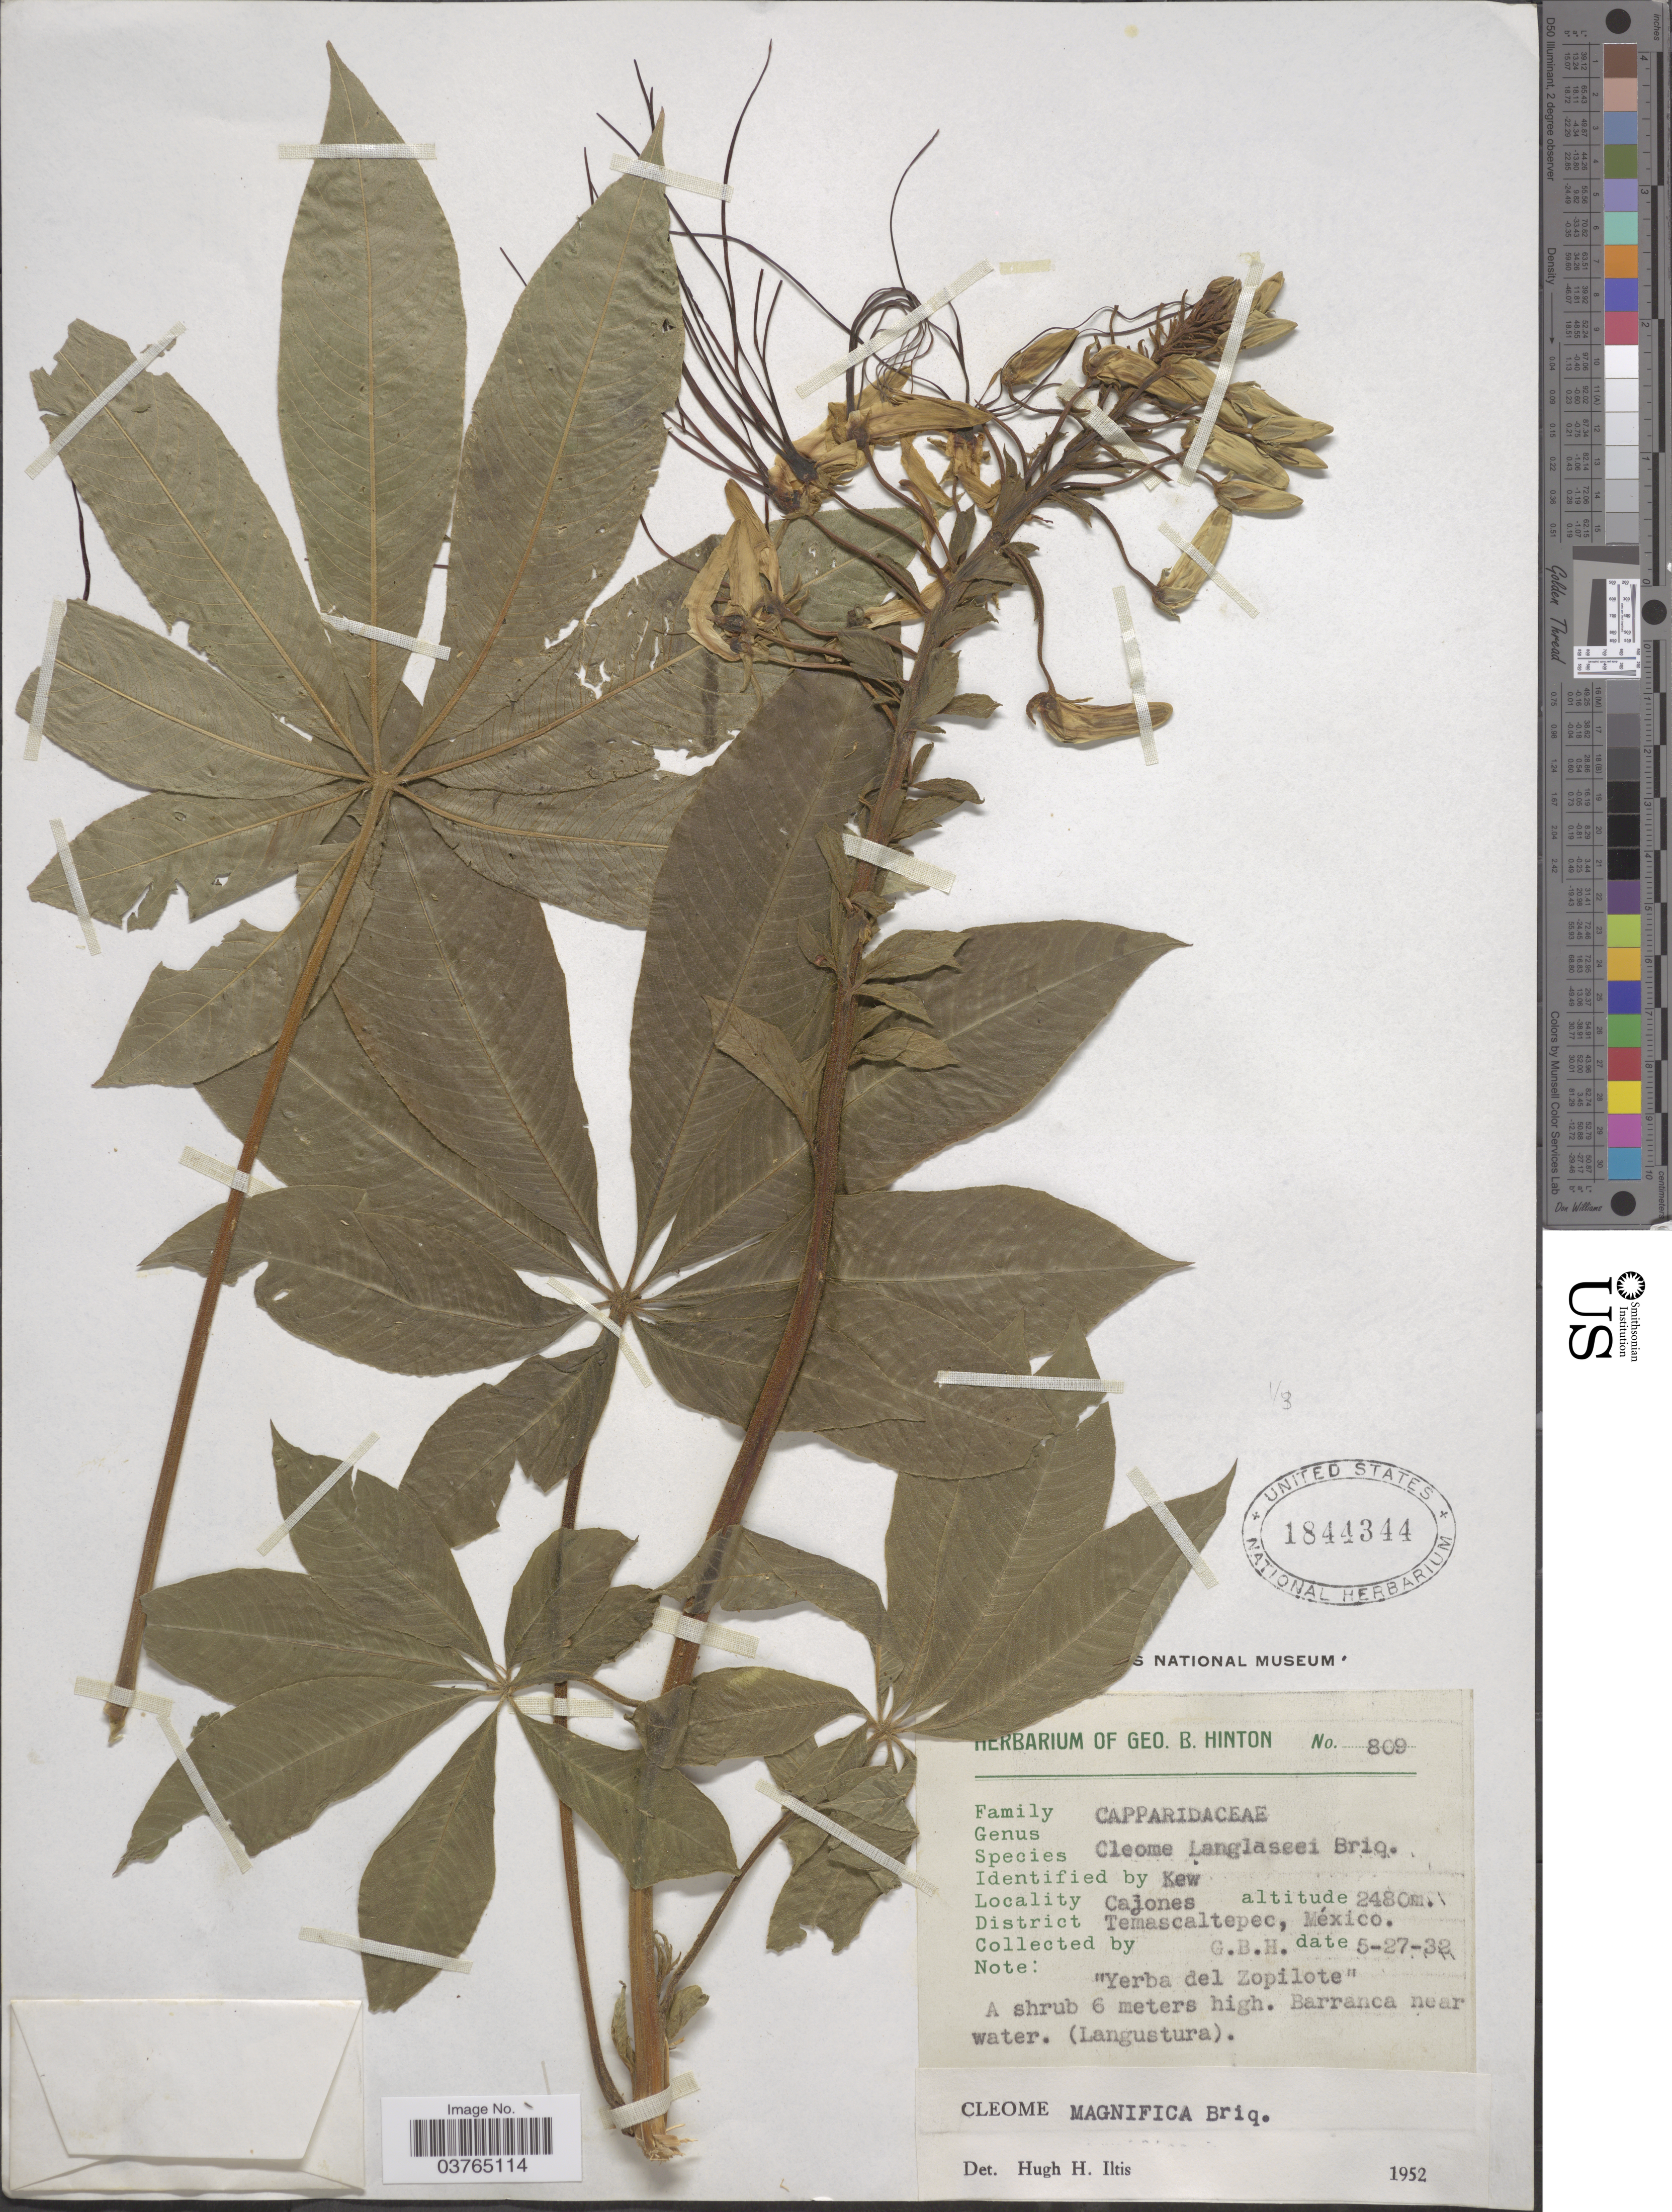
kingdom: Plantae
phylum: Tracheophyta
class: Magnoliopsida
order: Brassicales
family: Cleomaceae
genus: Andinocleome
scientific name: Andinocleome magnifica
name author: (Briq.) Iltis & Cochrane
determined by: Strong, M. T., (US), Smithsonian Institution - National Museum of Natural History (UNITED STATES)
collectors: G. B. Hinton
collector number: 809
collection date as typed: Transcribed d/m/y: 27/5/32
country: Mexico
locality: Cajones. District Temascaltepec.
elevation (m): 2480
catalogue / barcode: US 1844344